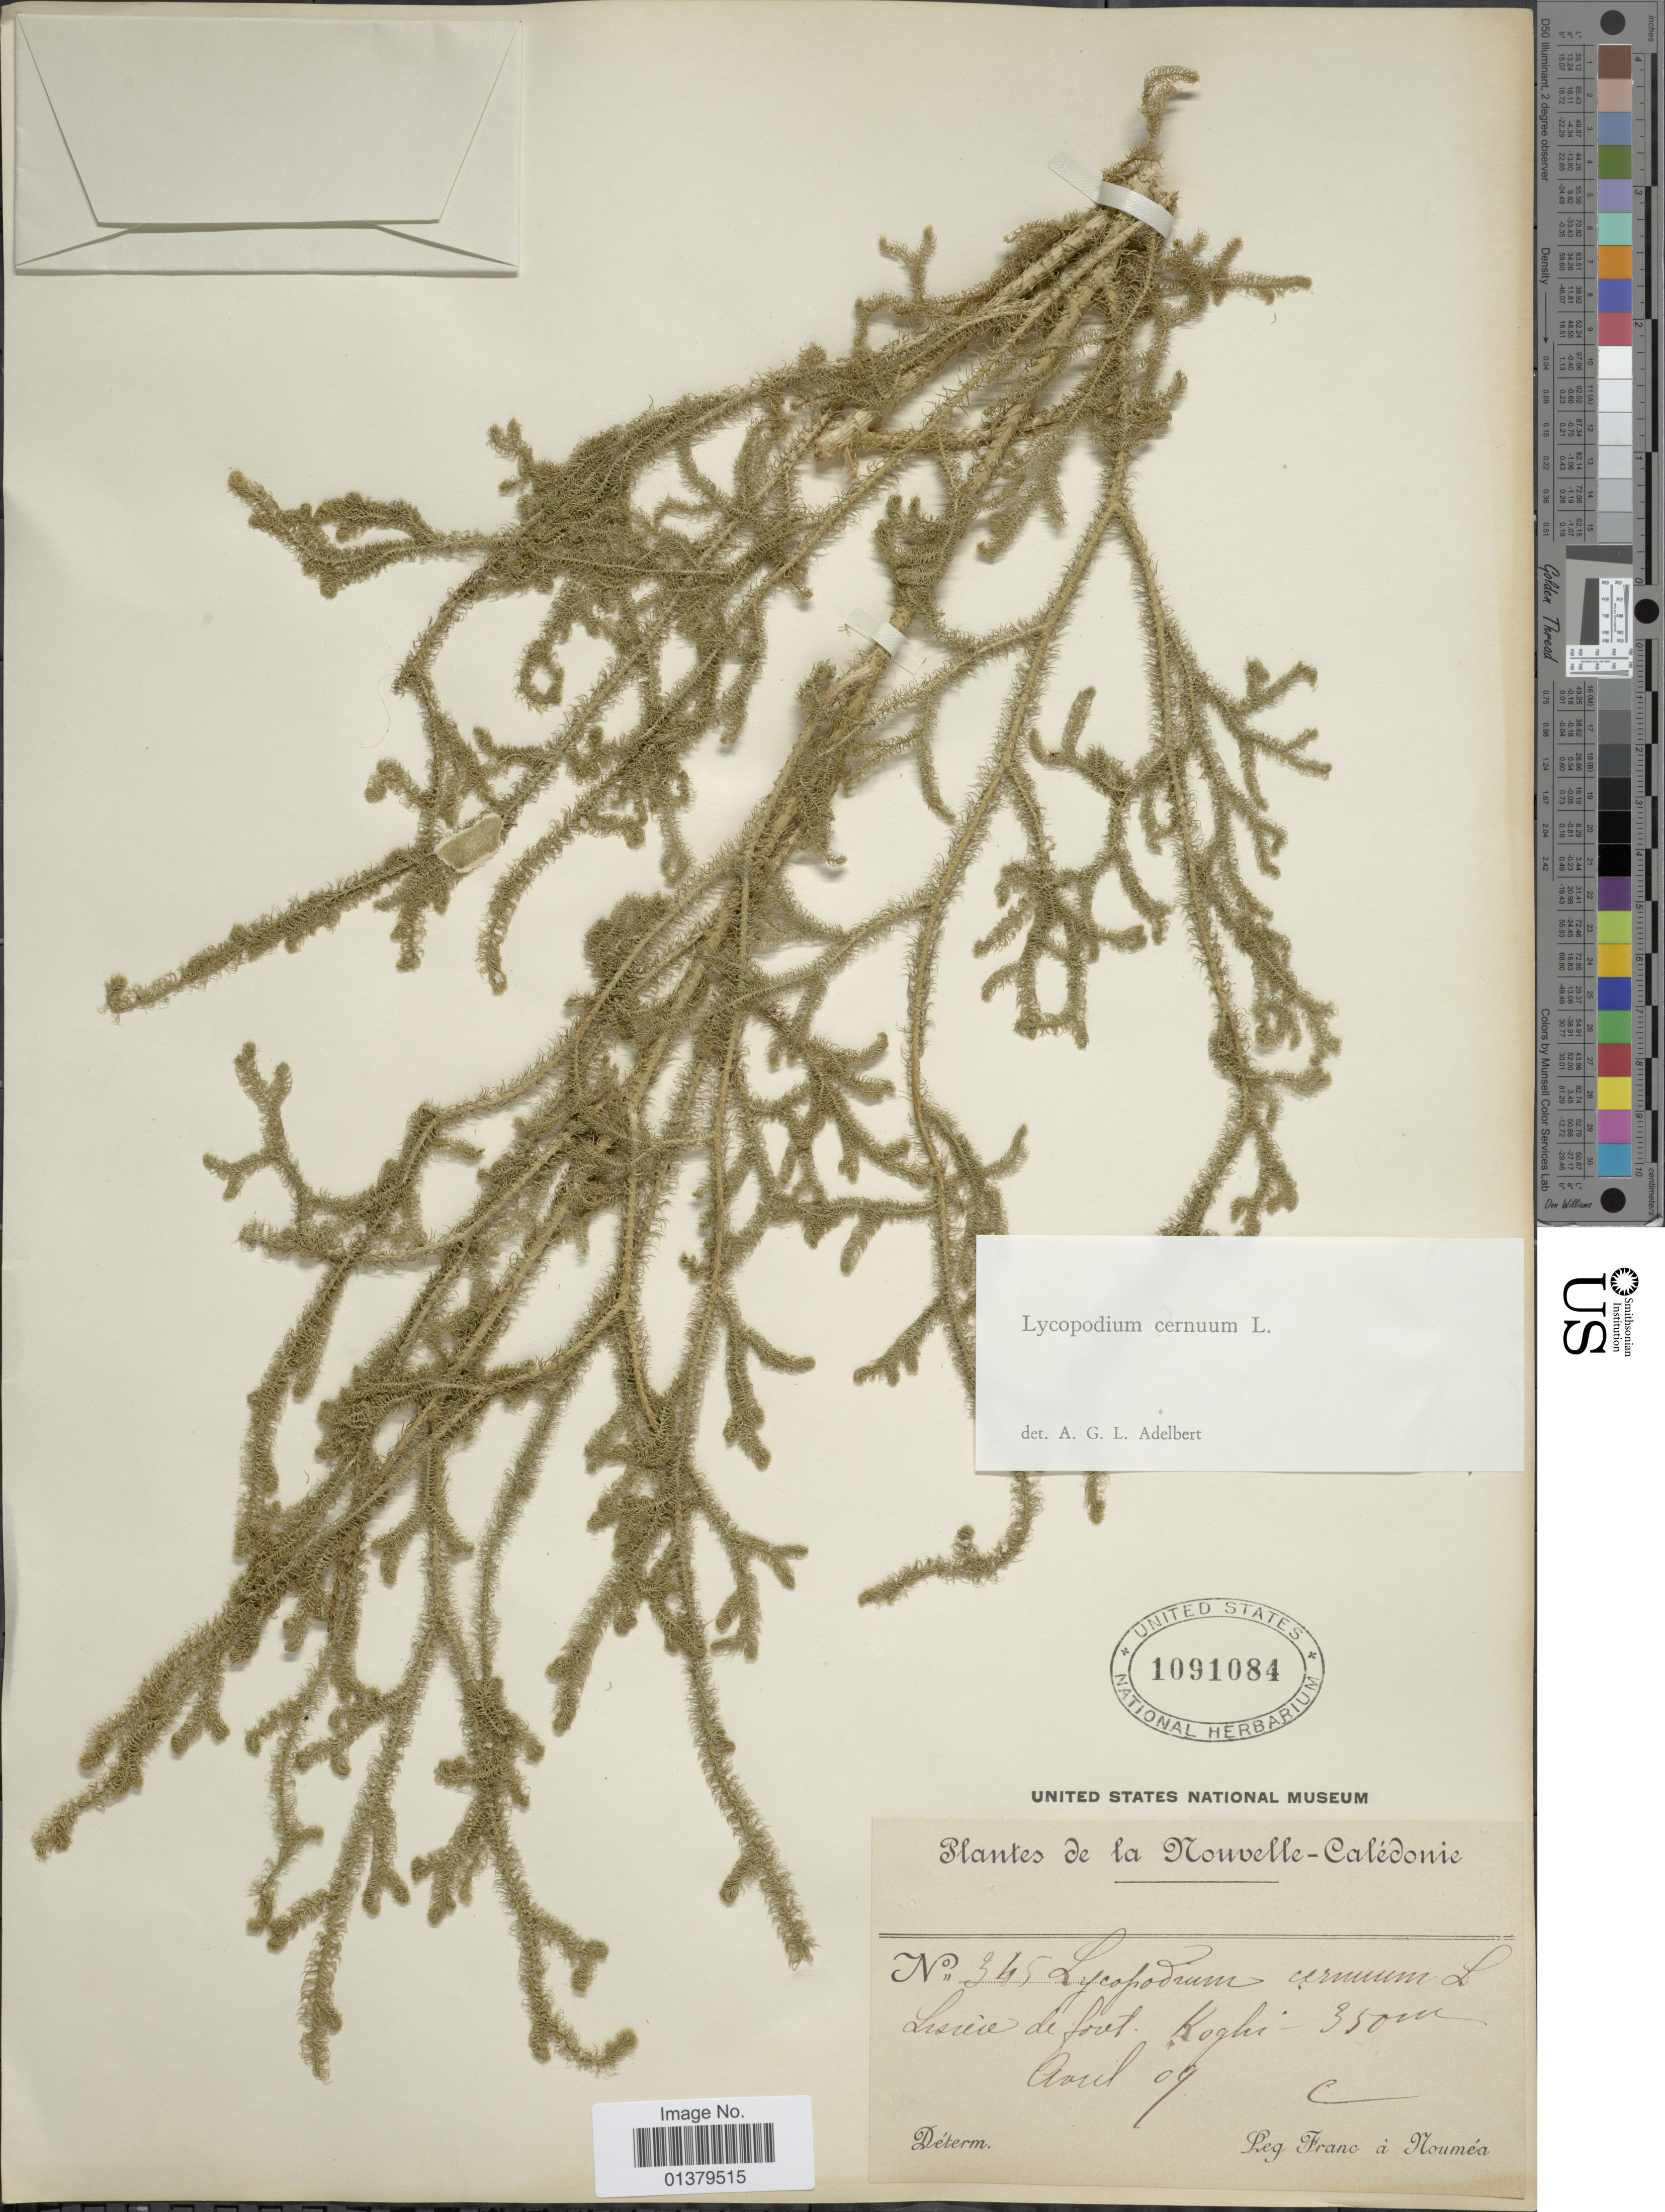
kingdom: Plantae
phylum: Tracheophyta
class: Lycopodiopsida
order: Lycopodiales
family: Lycopodiaceae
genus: Palhinhaea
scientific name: Palhinhaea cernua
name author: (L.) Vasc. & Franco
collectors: Franc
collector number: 345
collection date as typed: Transcribed d/m/y: /8/9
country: New Caledonia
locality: Lisuie de foret Koghi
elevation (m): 350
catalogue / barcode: US 1091084